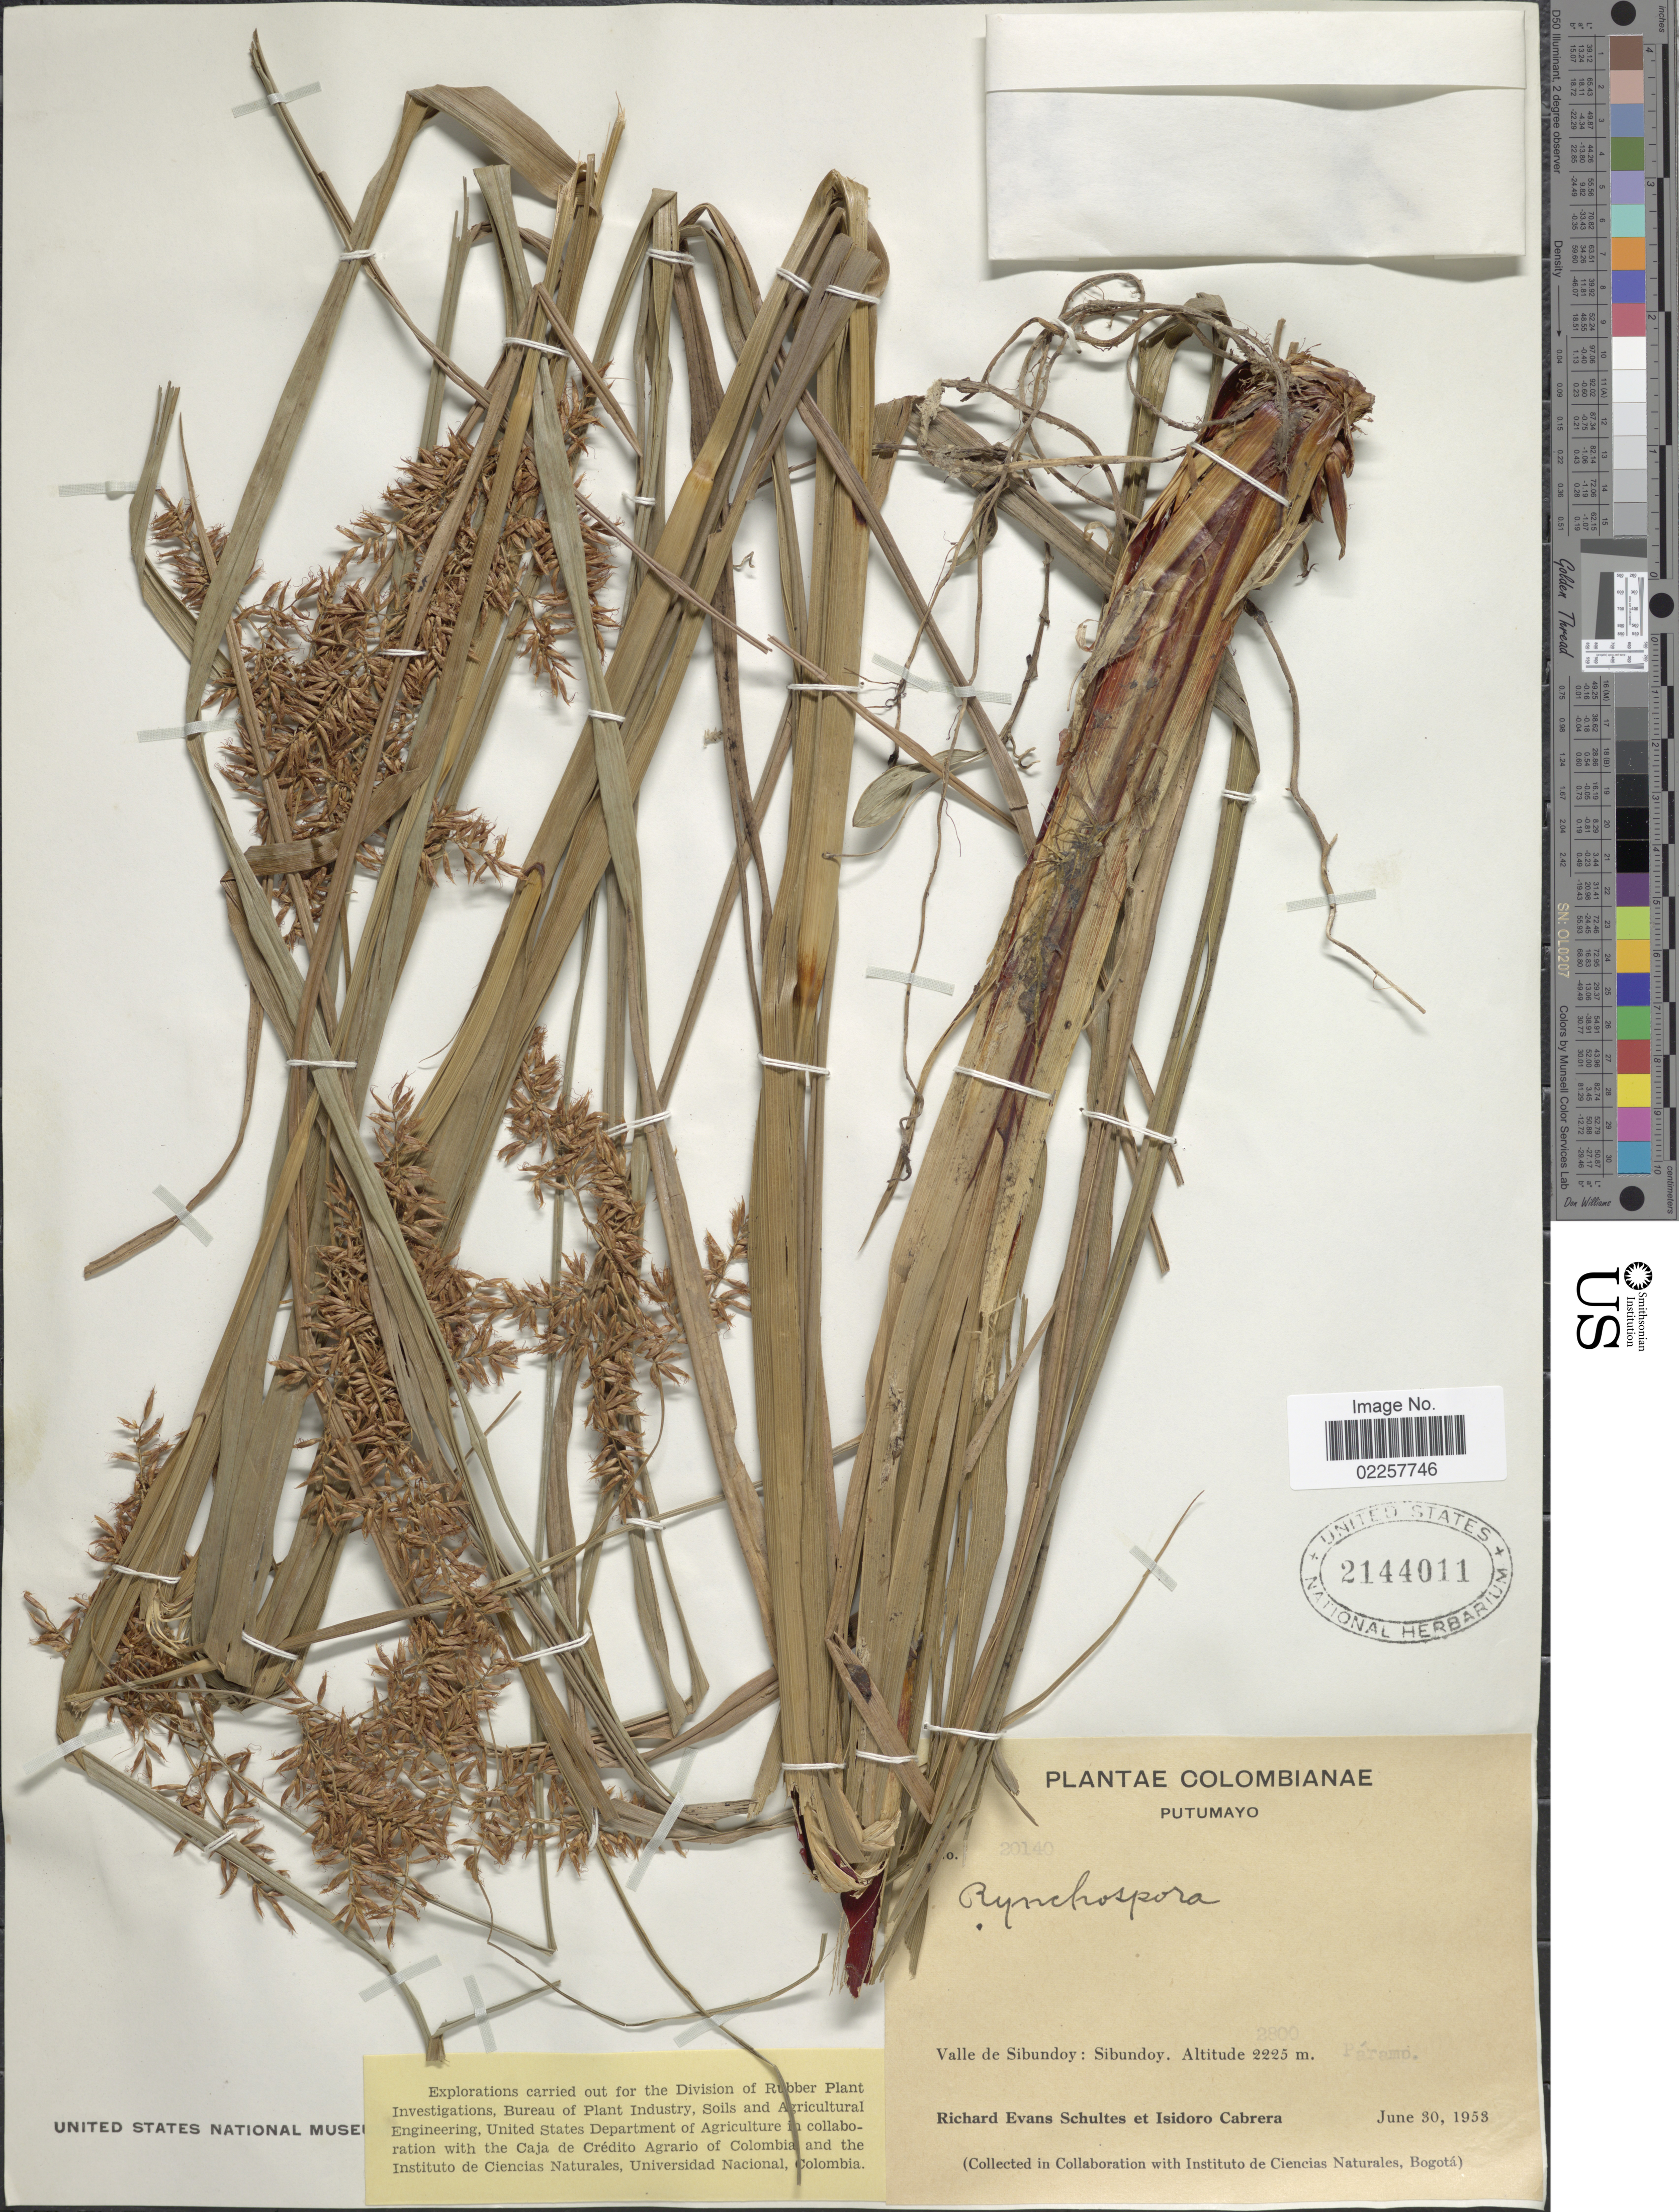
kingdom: Plantae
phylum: Tracheophyta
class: Liliopsida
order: Poales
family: Cyperaceae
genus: Rhynchospora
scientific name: Rhynchospora sp.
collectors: R. E. Schultes & I. Cabrera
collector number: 20140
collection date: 1953-06-30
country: Colombia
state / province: Putumayo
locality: Valle de Sibundoy: Sibundoy, Paramo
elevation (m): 2800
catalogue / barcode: US 2144011